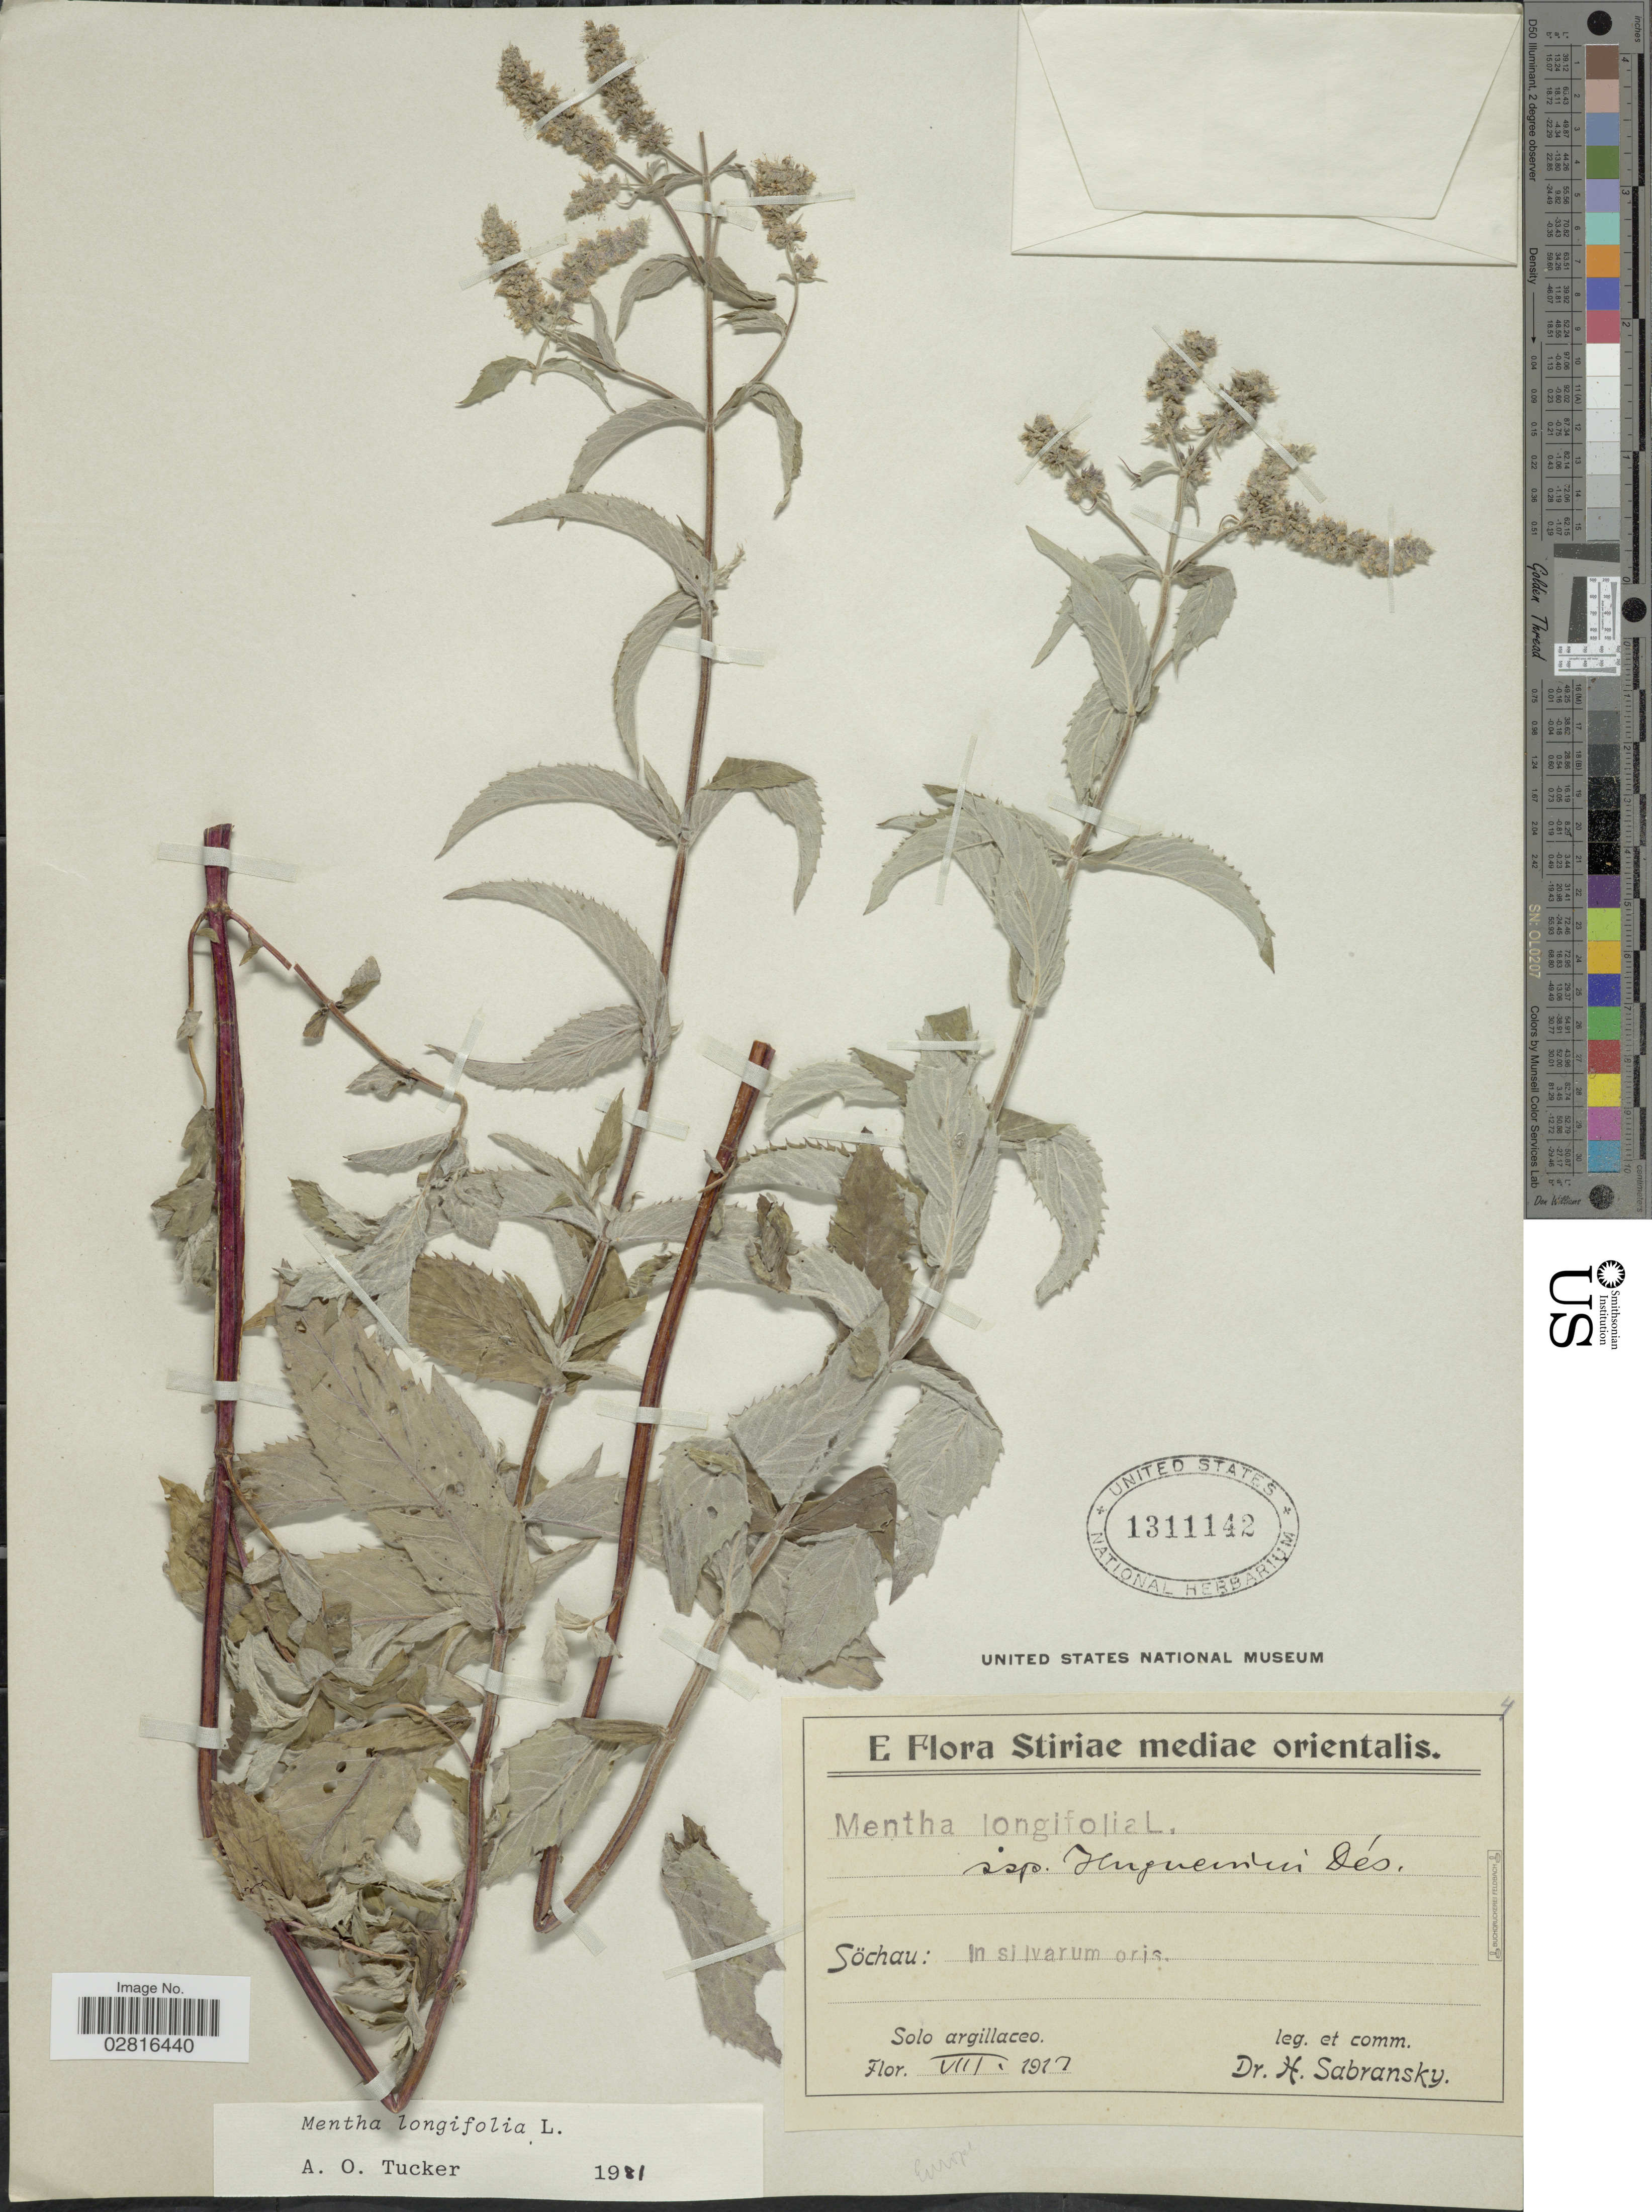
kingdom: Plantae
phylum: Tracheophyta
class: Magnoliopsida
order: Lamiales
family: Lamiaceae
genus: Mentha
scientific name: Mentha longifolia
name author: (L.) L.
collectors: H. Sabransky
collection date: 1917-08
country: Austria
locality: Stiriae mediae orientalis. Söchau: In silvarum oris. Europe.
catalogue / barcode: US 1311142